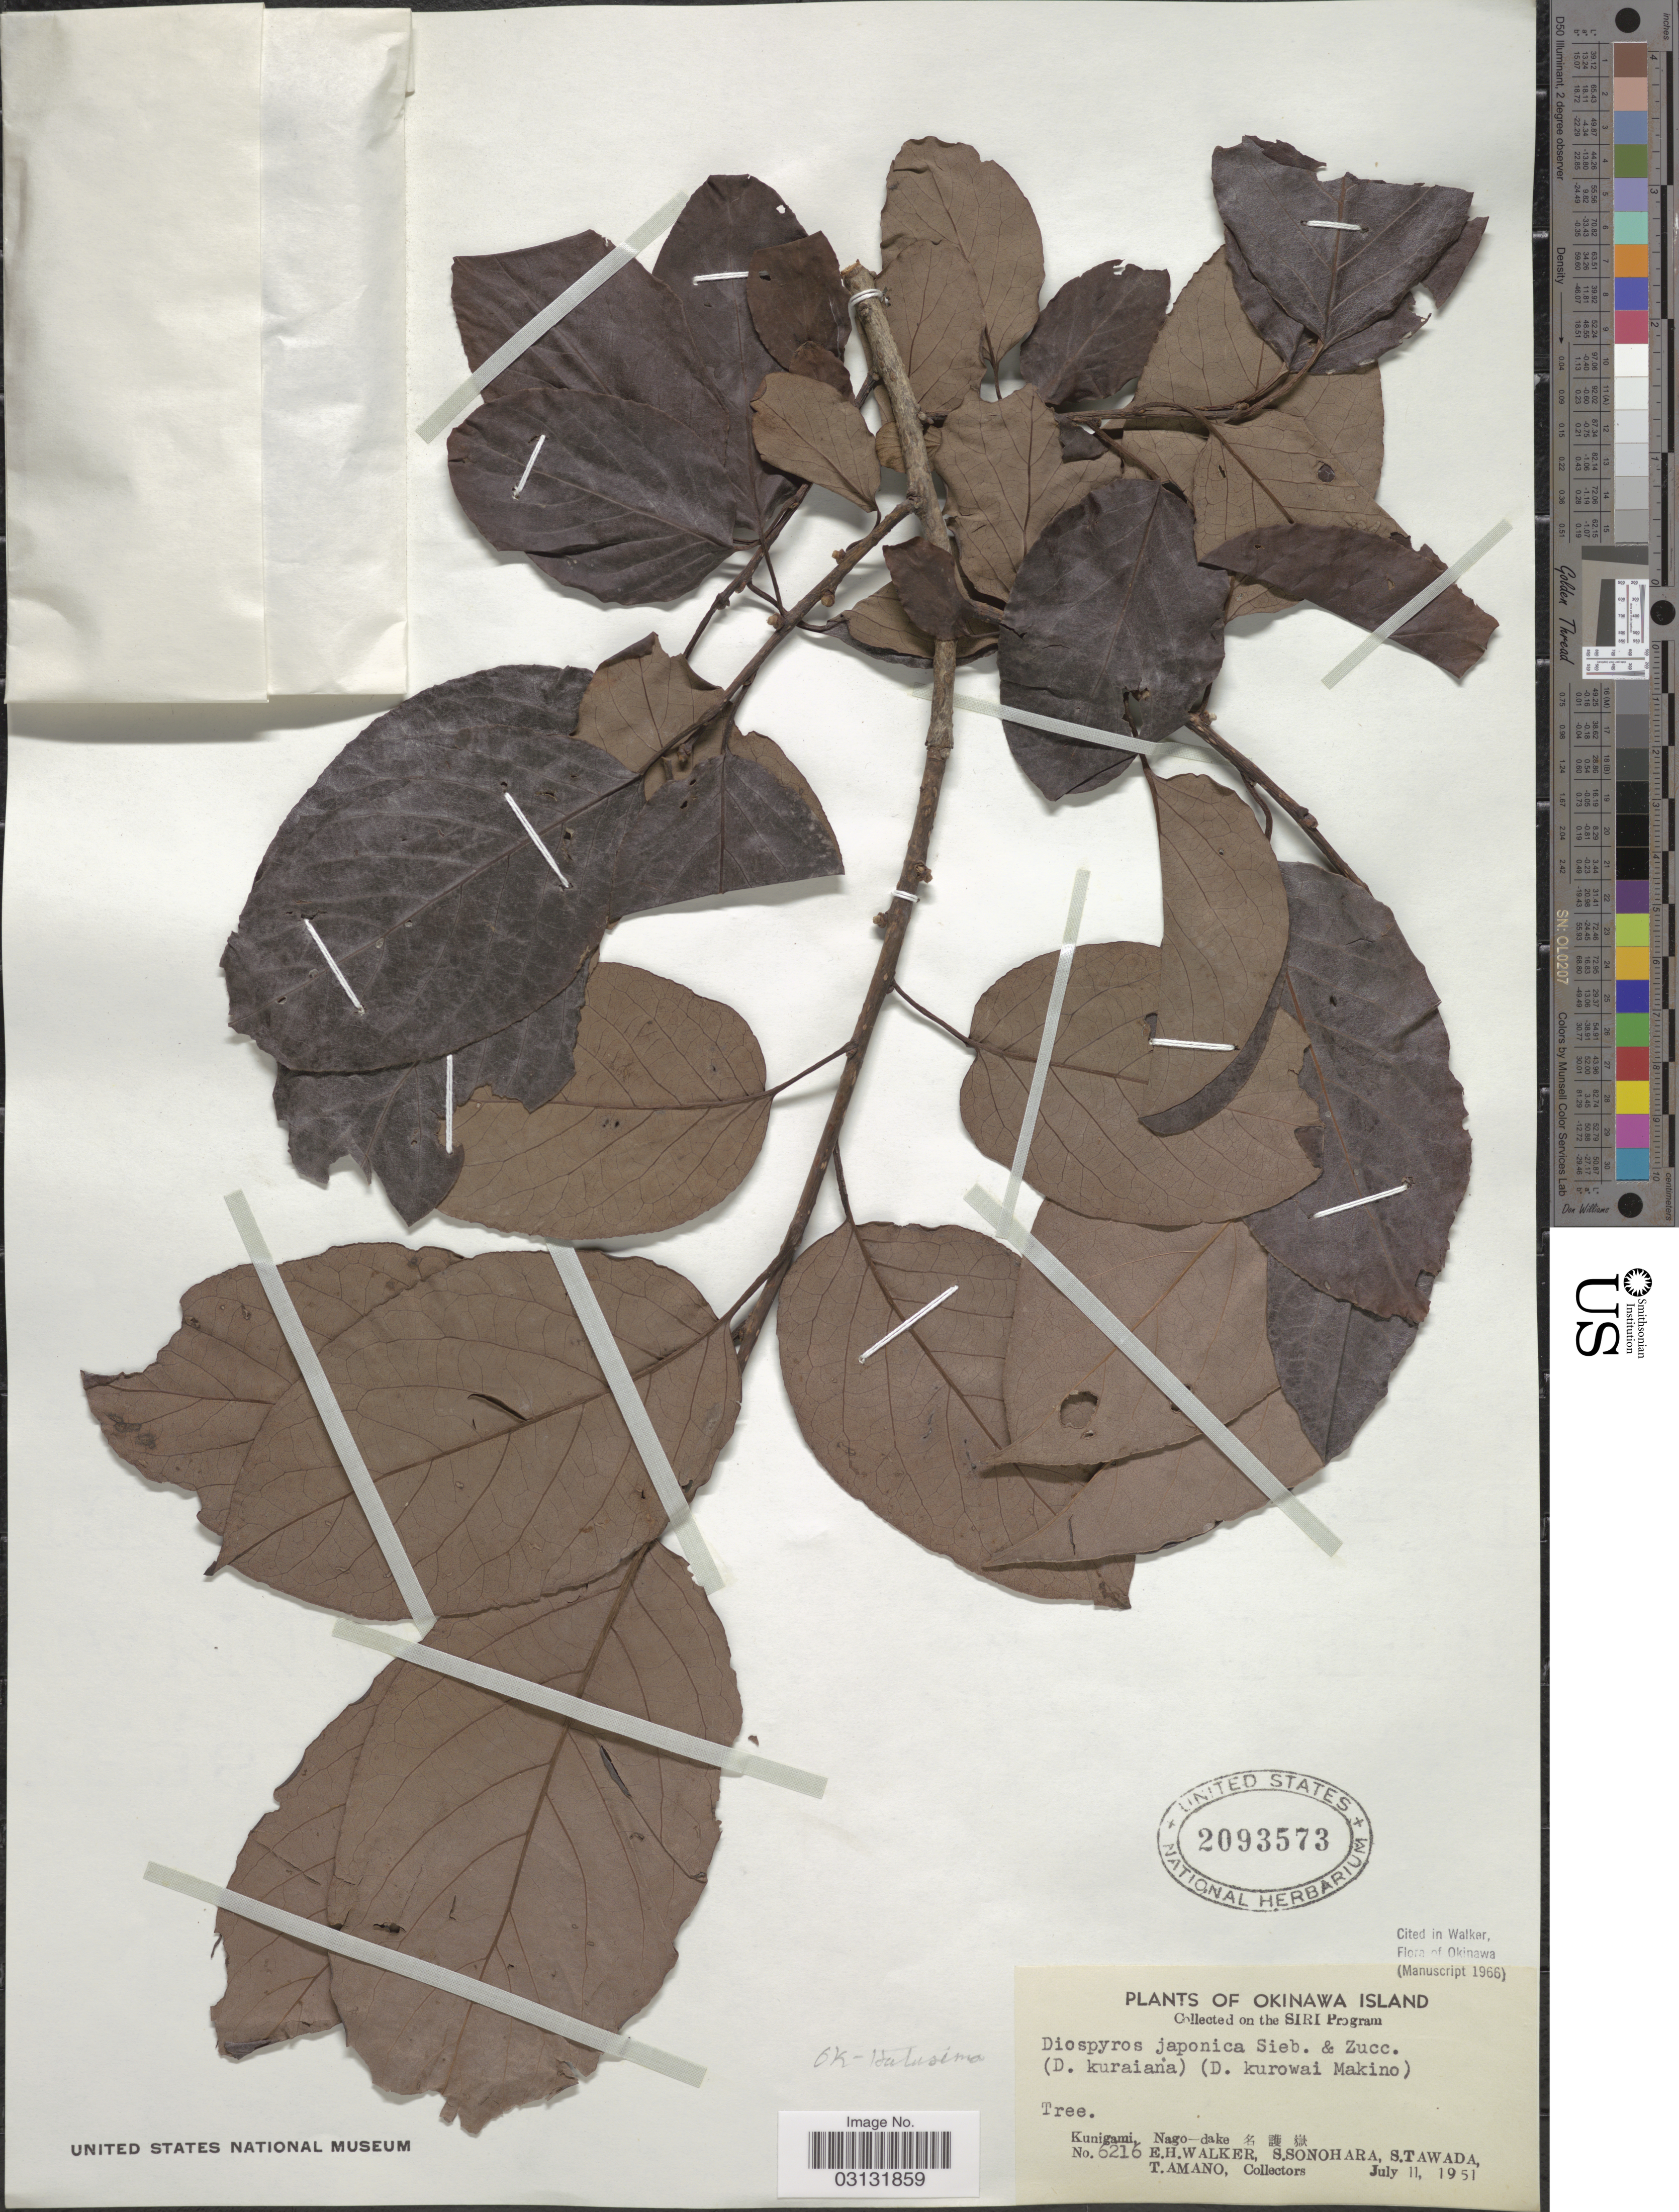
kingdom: Plantae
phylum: Tracheophyta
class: Magnoliopsida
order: Ericales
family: Ebenaceae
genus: Diospyros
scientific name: Diospyros japonica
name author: Siebold & Zucc.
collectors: E. H. Walker, S. Sonohara, S. Tawada & T. Amano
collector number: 6216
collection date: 1951-07-11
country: Japan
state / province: Okinawa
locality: Okinawa Island. Kunigami, Nago-dake. Ok-Hatusima [unsure placement].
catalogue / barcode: US 2093573